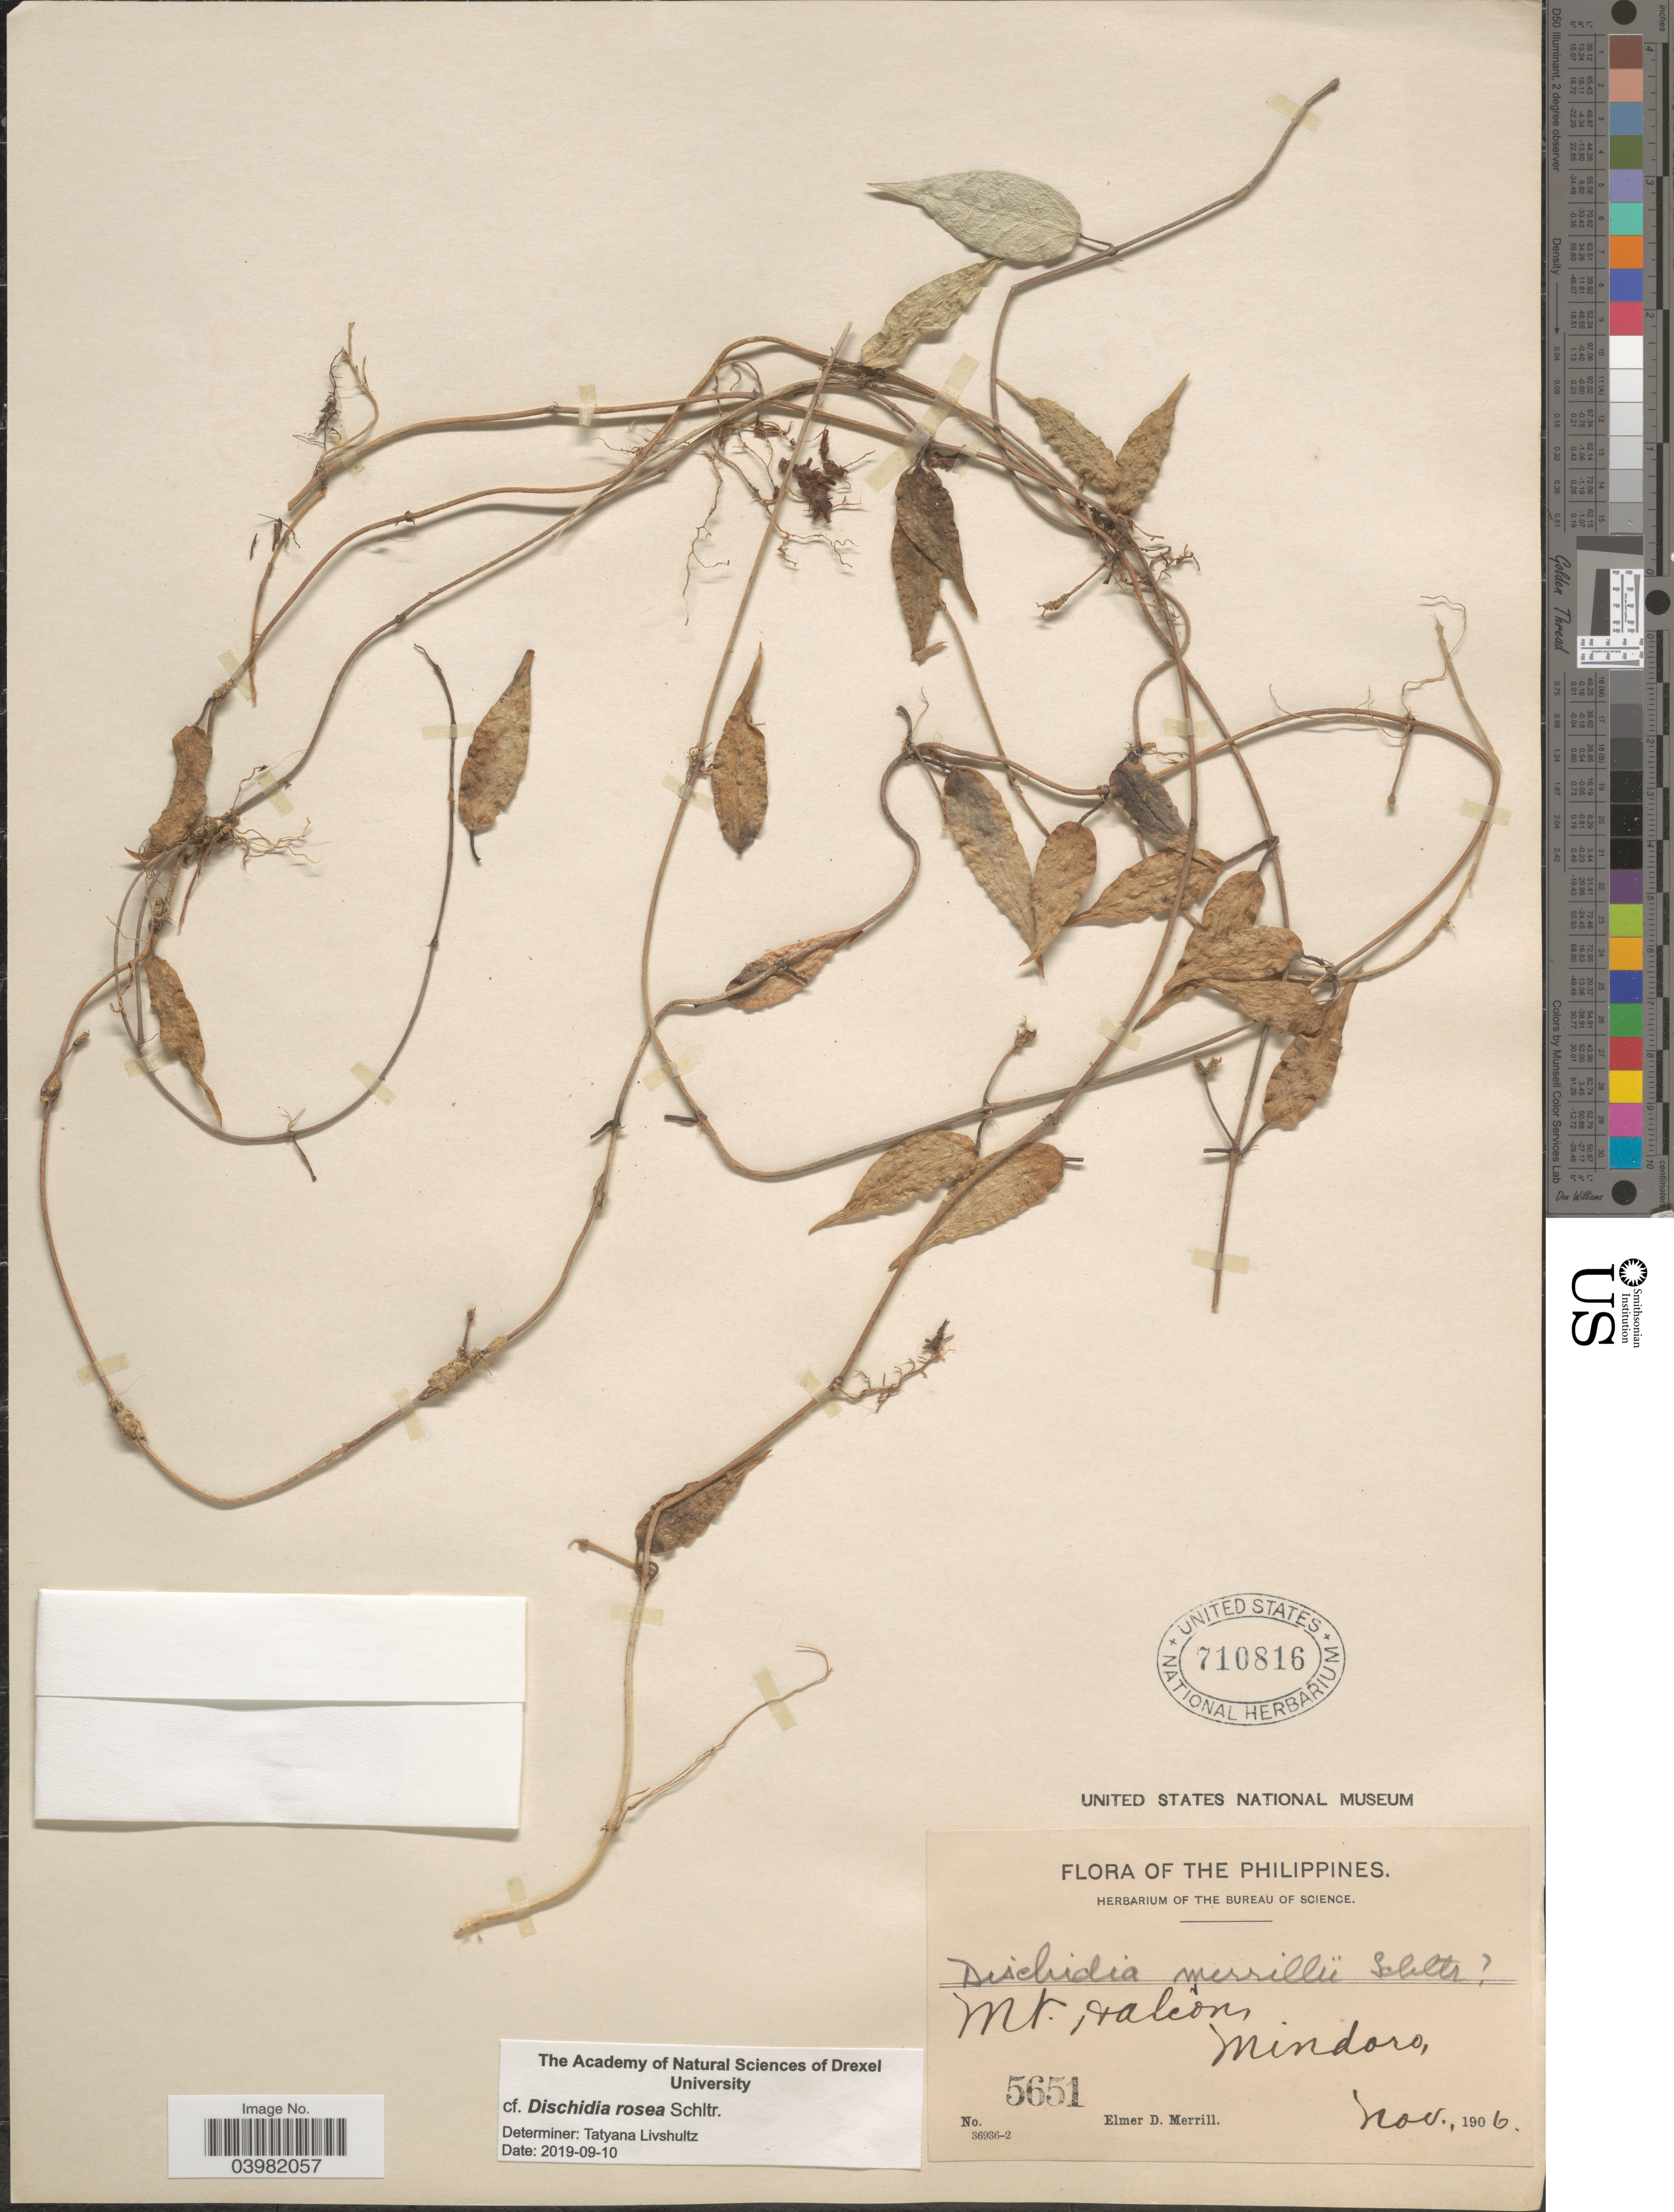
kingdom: Plantae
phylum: Tracheophyta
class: Magnoliopsida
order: Gentianales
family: Apocynaceae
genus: Dischidia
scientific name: Dischidia rosea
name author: Schltr.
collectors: E. D. Merrill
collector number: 5651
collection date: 1906-11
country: Philippines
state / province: Mimaropa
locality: Mt. Halcon. Mindoro.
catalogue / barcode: US 710816